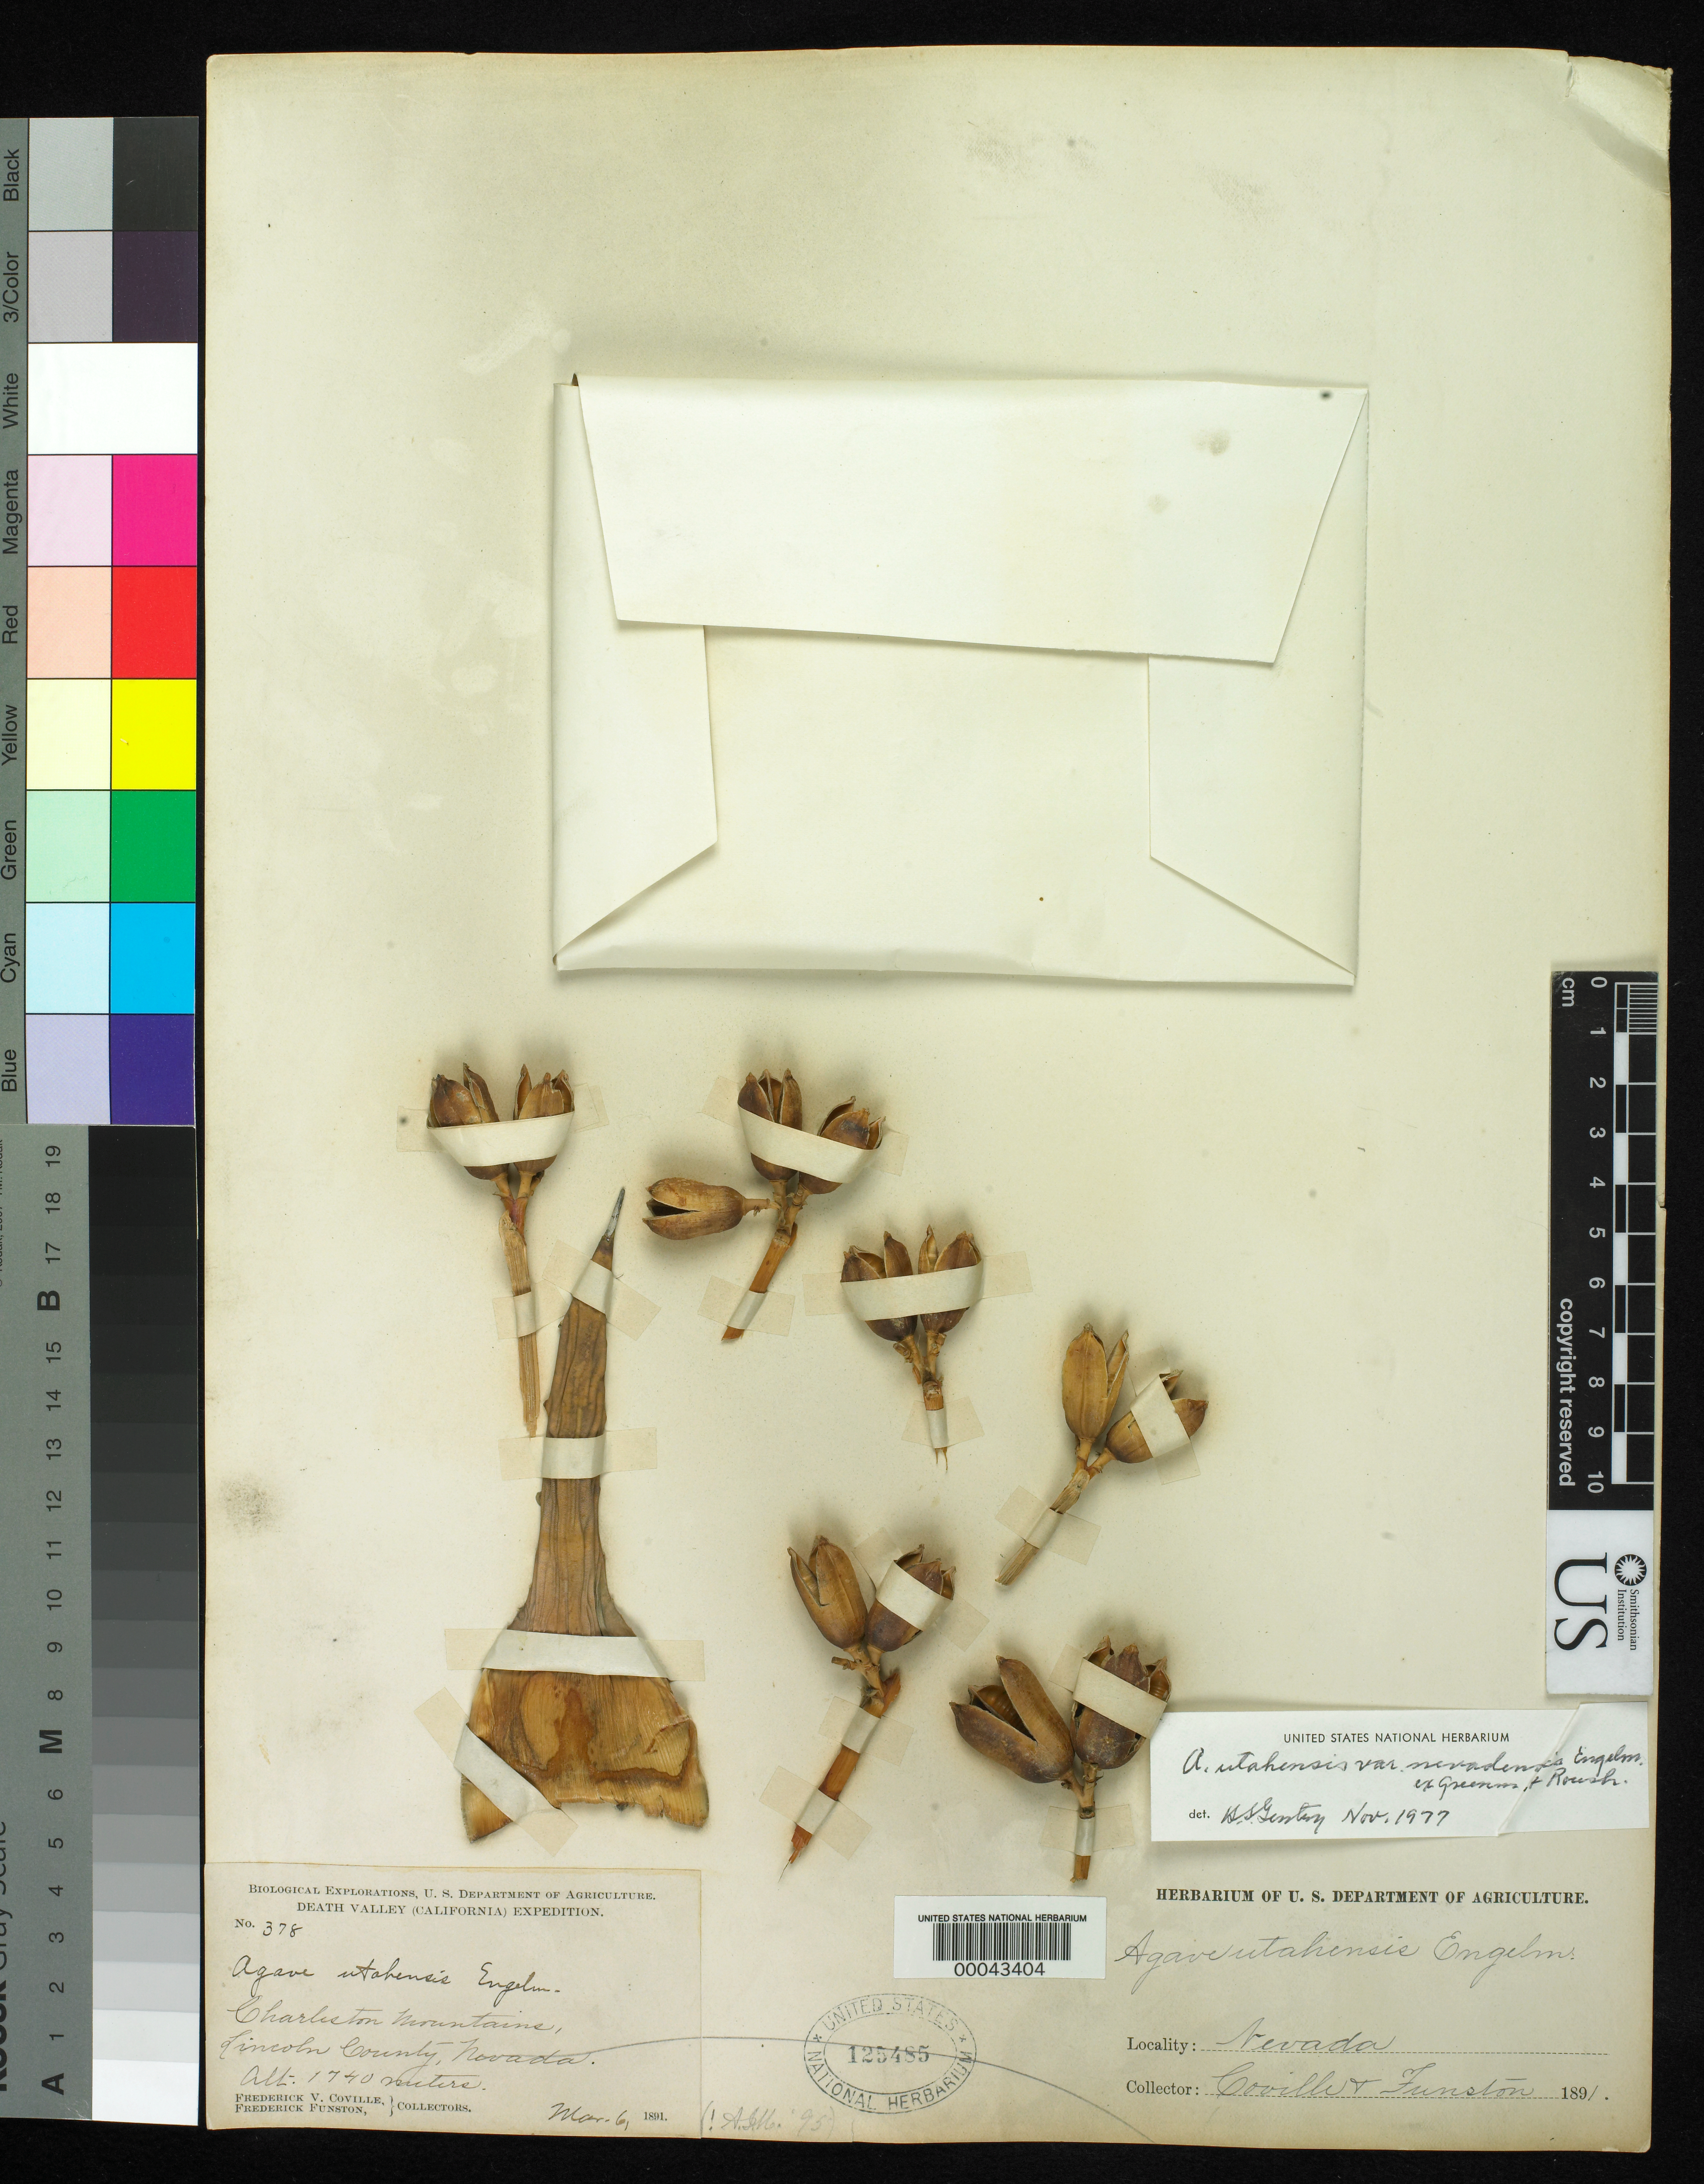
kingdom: Plantae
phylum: Tracheophyta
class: Liliopsida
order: Asparagales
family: Asparagaceae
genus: Agave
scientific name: Agave utahensis var. nevadensis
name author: Engelm. ex Greenm. & Roush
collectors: F. V. Coville & F. Funston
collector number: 378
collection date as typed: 06 Mar 1891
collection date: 1891-03-06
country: United States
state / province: Nevada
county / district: Lincoln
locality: Charleston mountains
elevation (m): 1740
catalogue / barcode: US 125485